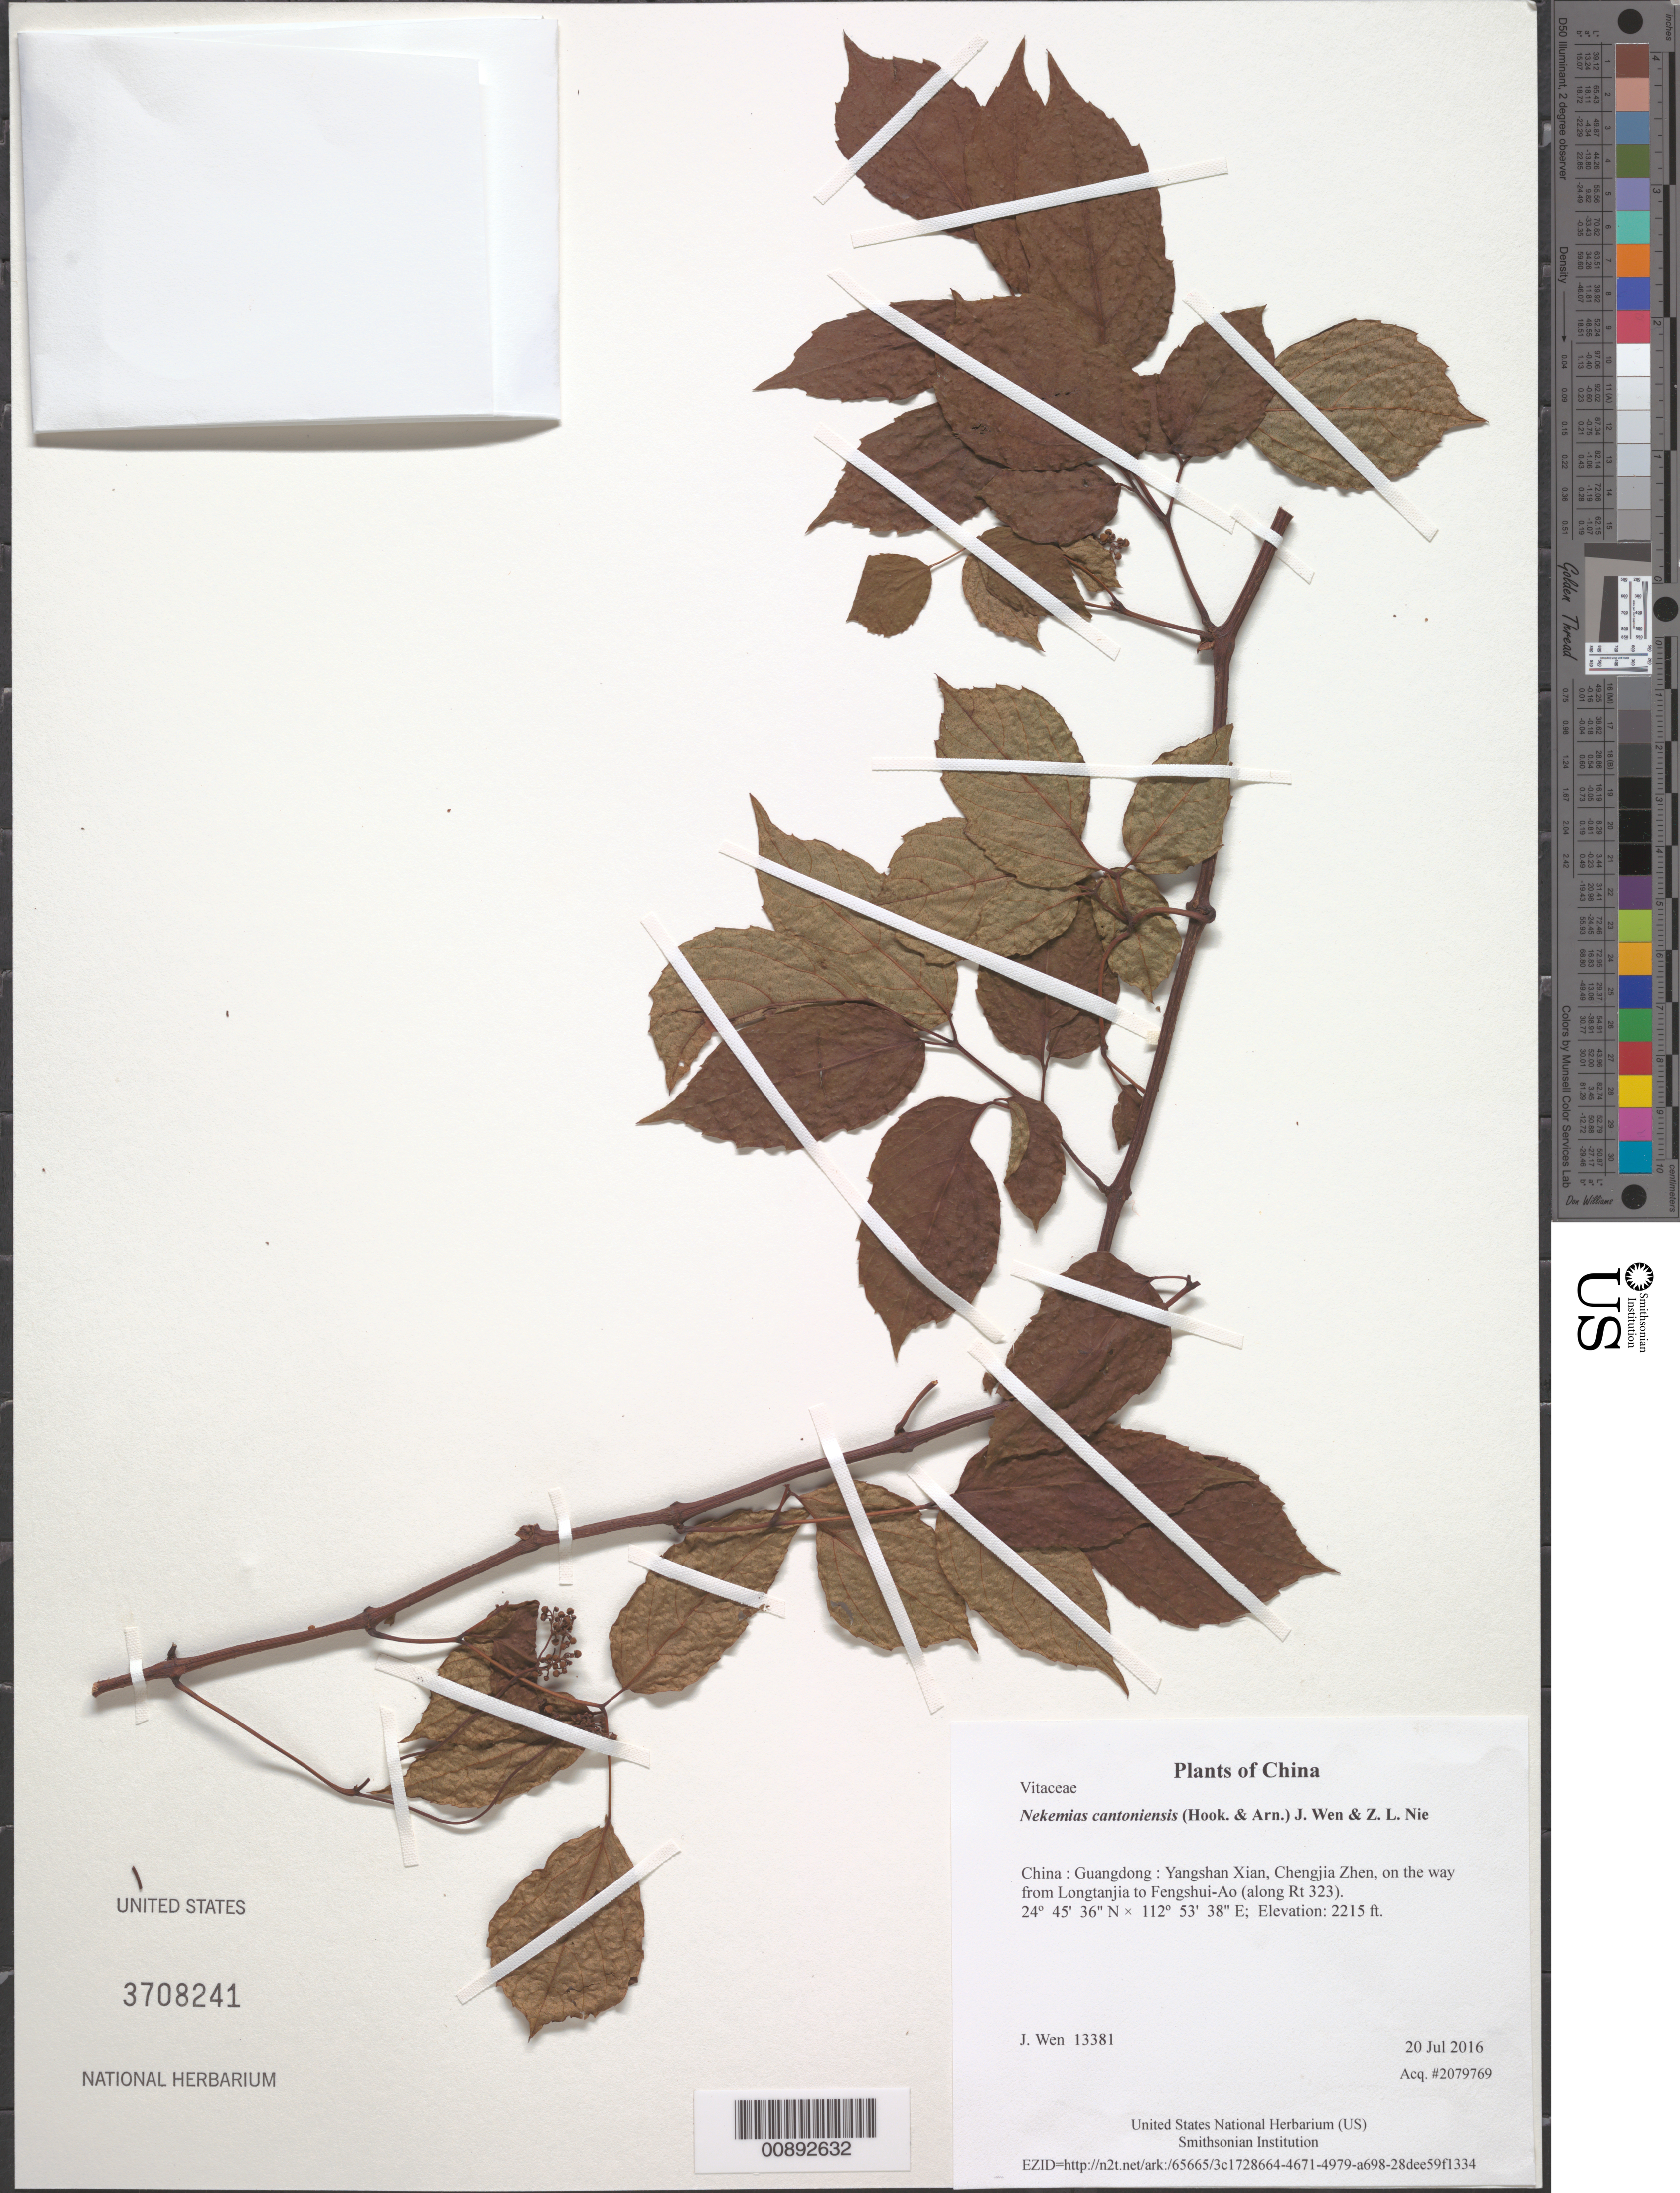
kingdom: Plantae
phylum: Tracheophyta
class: Magnoliopsida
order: Vitales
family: Vitaceae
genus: Nekemias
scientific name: Nekemias cantoniensis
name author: (Hook. & Arn.) J. Wen & Z. L. Nie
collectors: J. Wen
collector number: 13381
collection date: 2016-07-20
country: China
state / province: Guangdong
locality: Yangshan Xian, Chengjia Zhen, on the way from Longtanjia to Fengshui-Ao (along Rt 323)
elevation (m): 675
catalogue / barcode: US 3708241